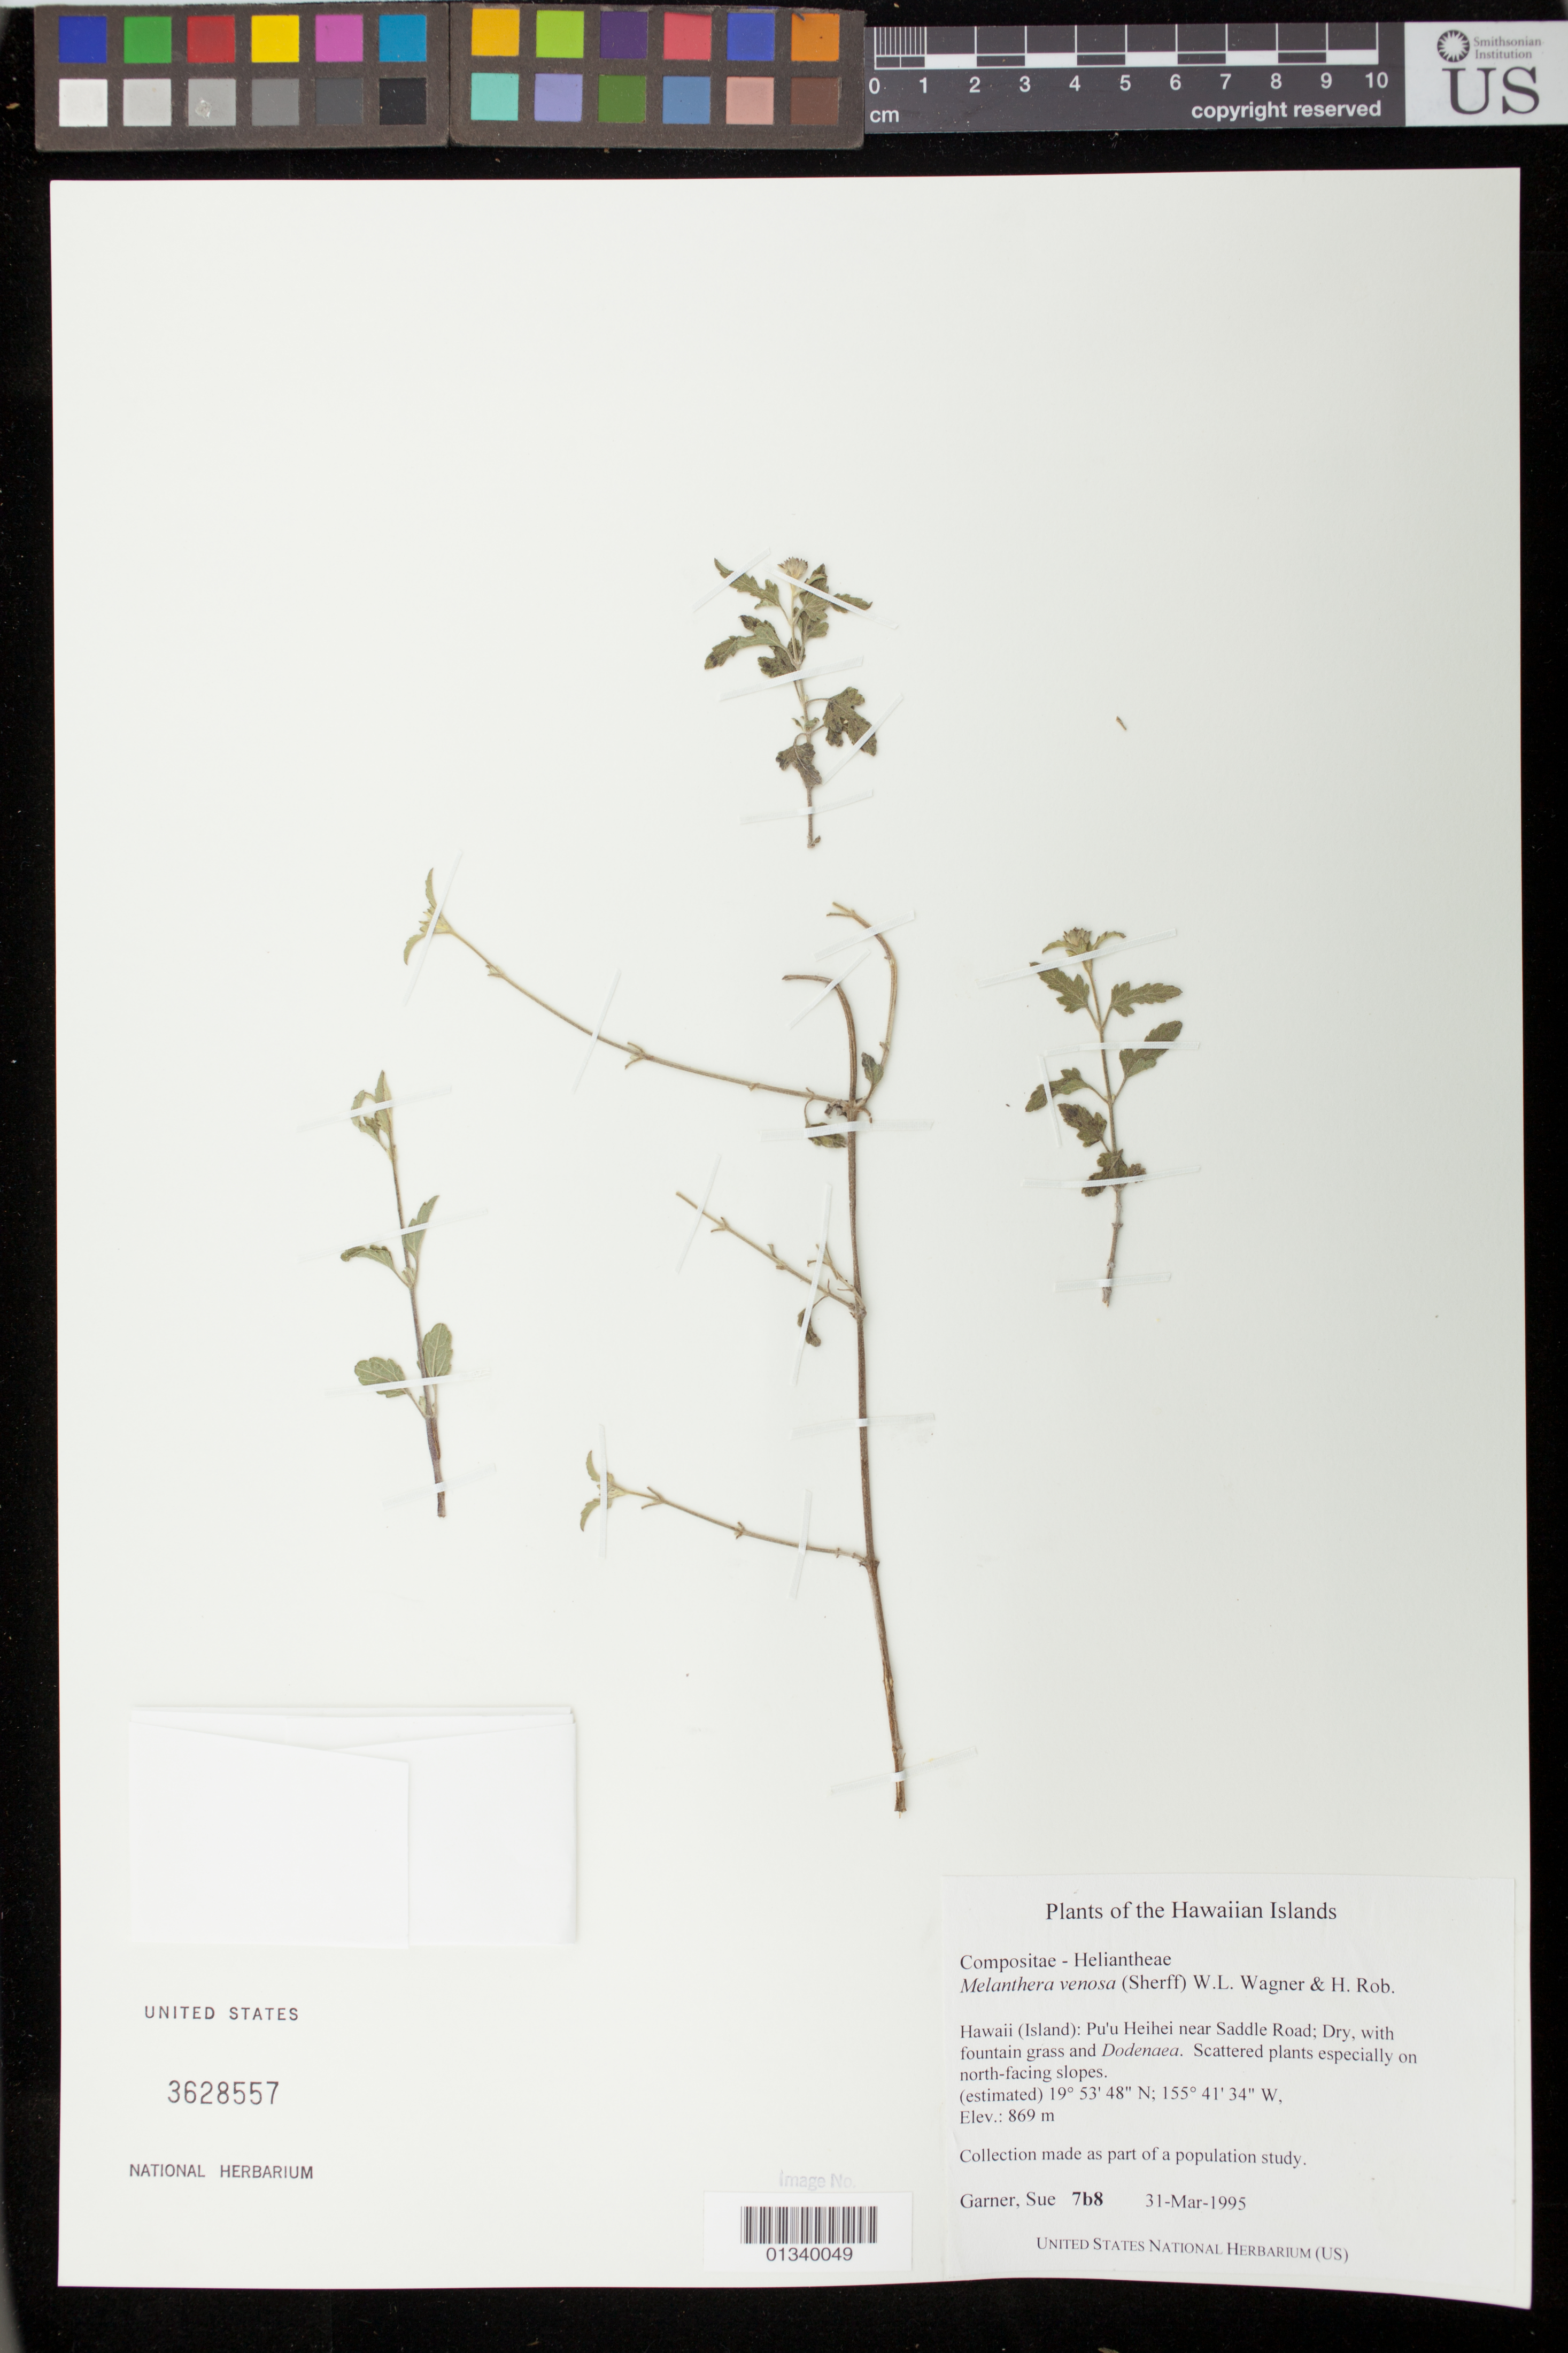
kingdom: Plantae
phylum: Tracheophyta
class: Magnoliopsida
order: Asterales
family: Asteraceae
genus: Wollastonia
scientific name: Wollastonia venosa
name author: (Sherff) Orchard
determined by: Wagner, W. L., (BOT), Smithsonian Institution - National Museum of Natural History (UNITED STATES)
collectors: S. Garner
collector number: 7b8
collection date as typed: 31 March 1995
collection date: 1995-03-31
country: United States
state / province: Hawaii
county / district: Hawaii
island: Hawaii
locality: Pu'u Heihei near Saddle Road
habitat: Dry with fountain grass and Dodenaea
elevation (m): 869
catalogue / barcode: US 3628557